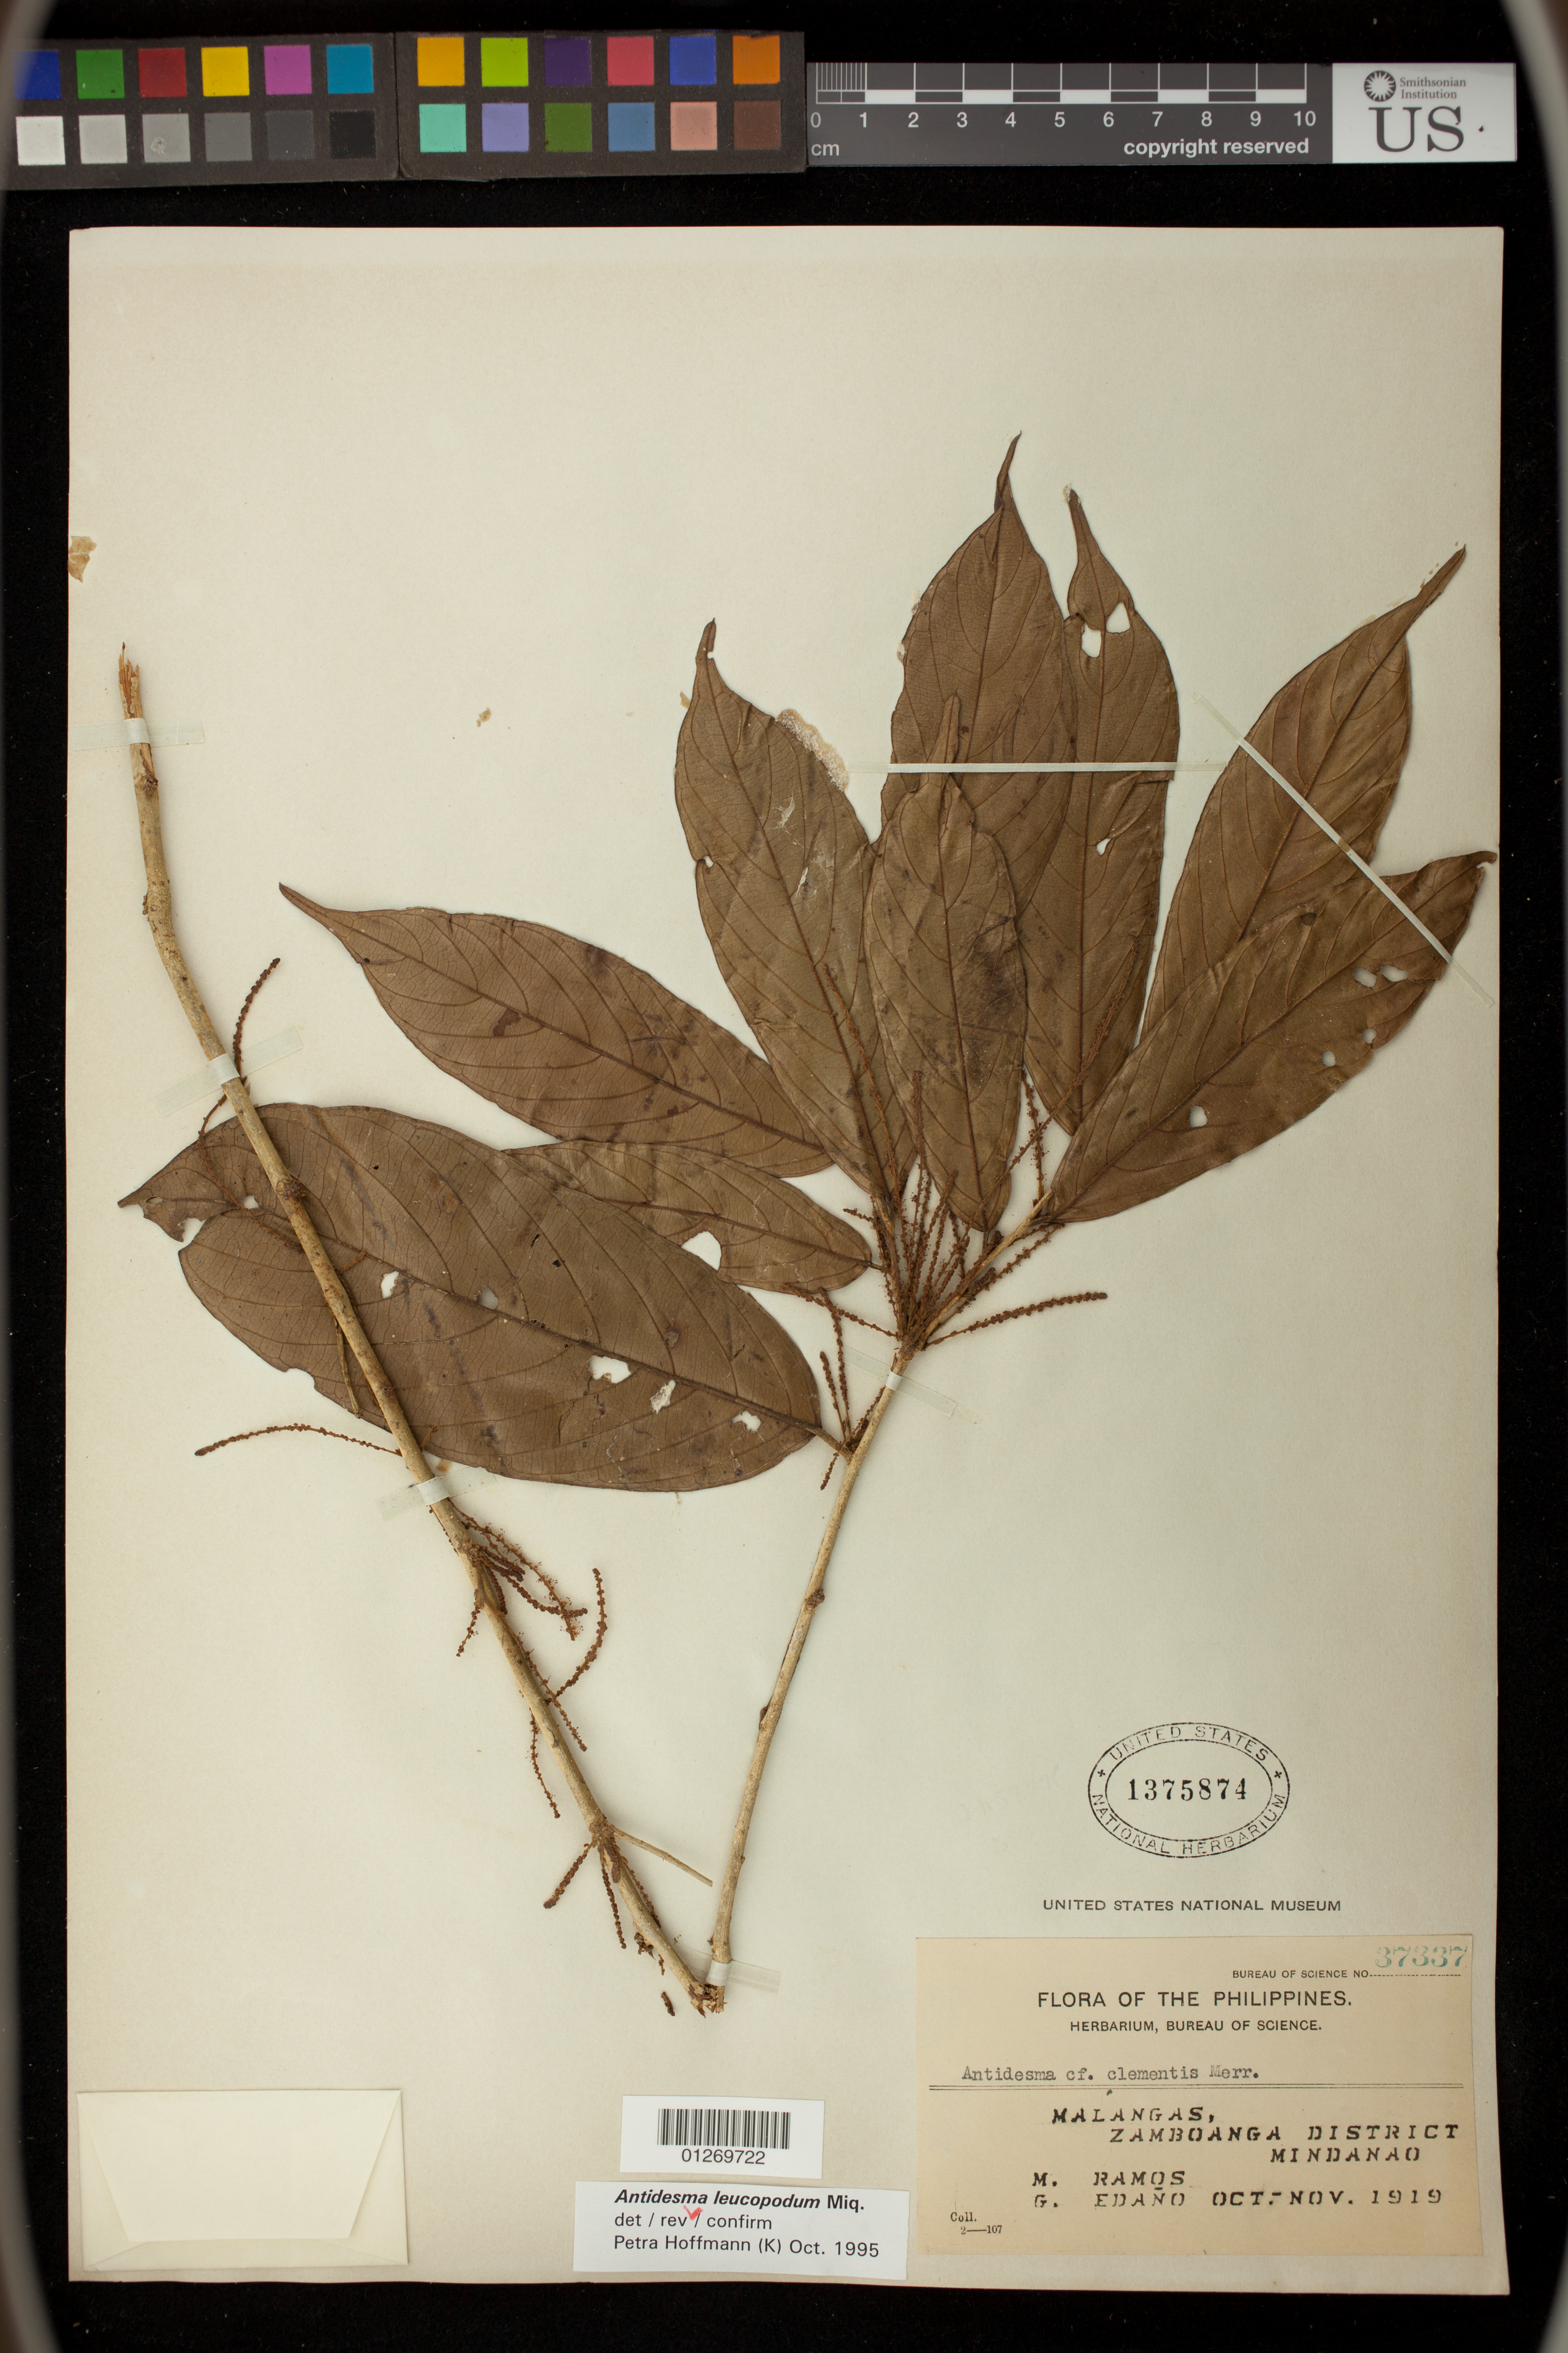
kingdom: Plantae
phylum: Tracheophyta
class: Magnoliopsida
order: Malpighiales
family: Phyllanthaceae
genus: Antidesma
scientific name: Antidesma leucopodum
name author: Miq.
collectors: M. Ramos & G. Edaño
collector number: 37337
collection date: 1919-10/1919-11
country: Philippines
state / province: Zamboanga Peninsula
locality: Malangas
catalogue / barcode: US 1375874